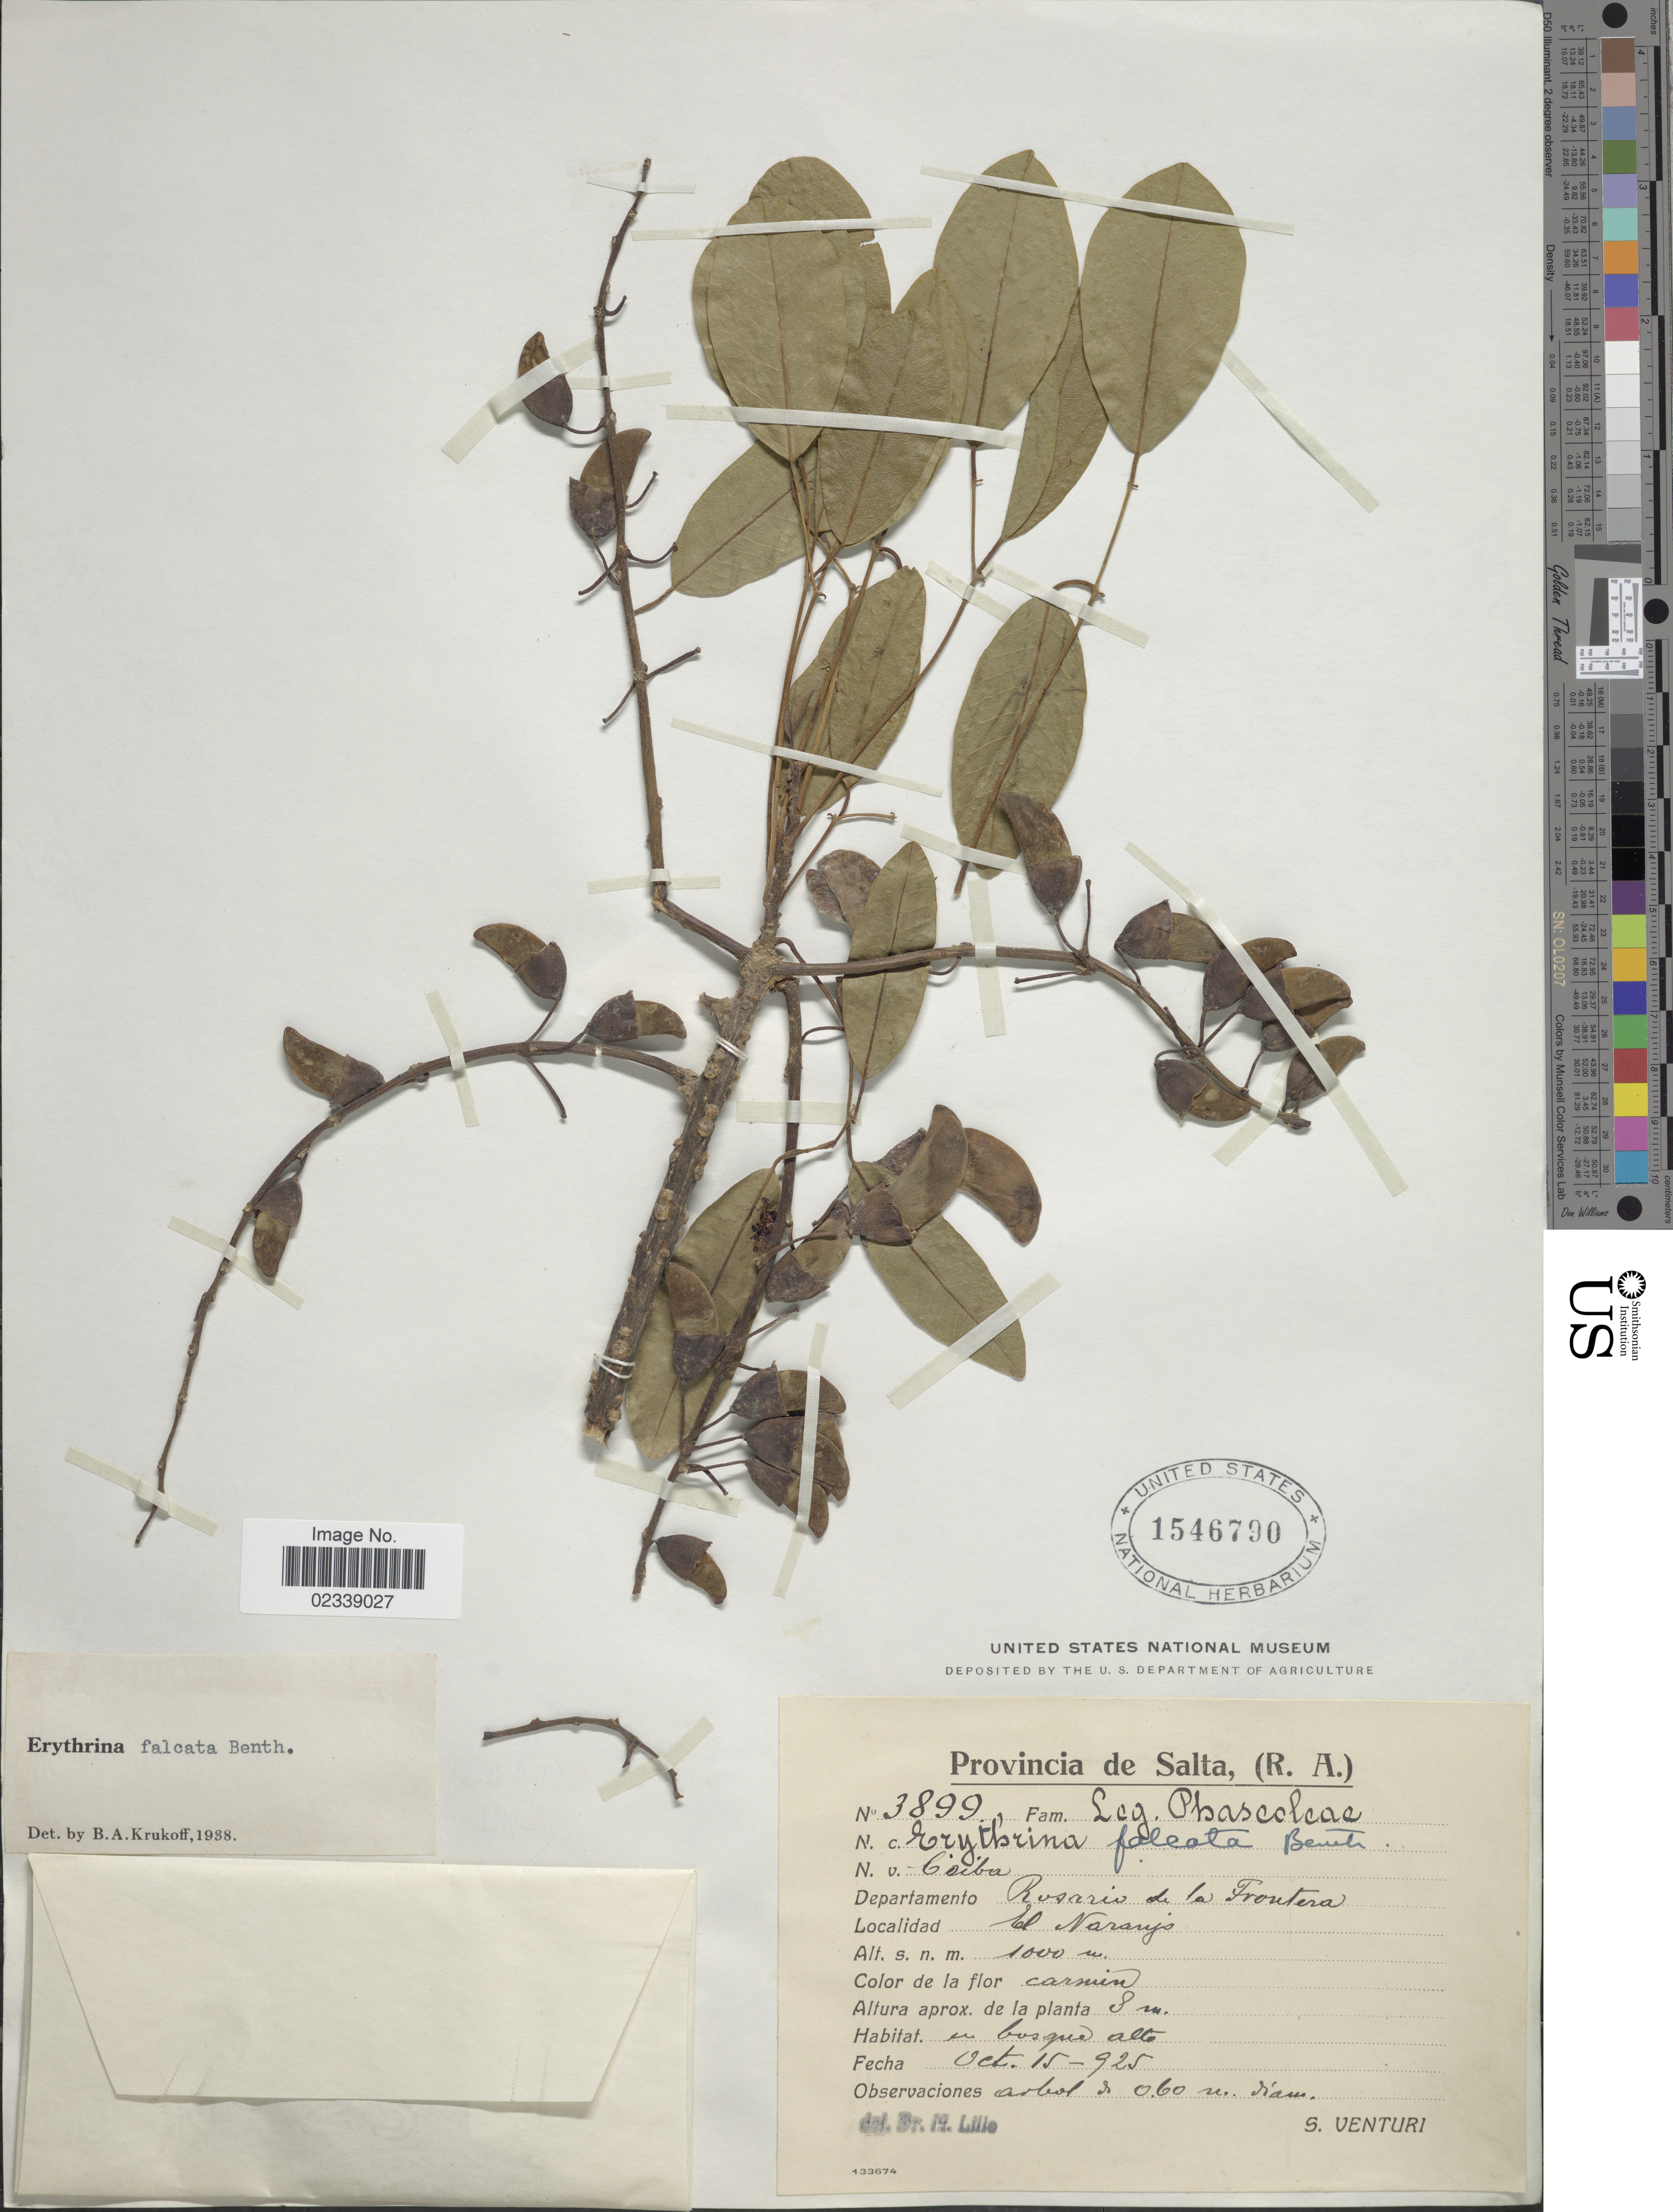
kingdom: Plantae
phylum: Tracheophyta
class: Magnoliopsida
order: Fabales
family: Fabaceae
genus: Erythrina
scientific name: Erythrina falcata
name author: Benth.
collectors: S. Venturi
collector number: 3899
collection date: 1925-10-15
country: Argentina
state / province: Salta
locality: Departamento Rosario de la Frontera, El Naranjo.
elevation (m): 1000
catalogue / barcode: US 1546790